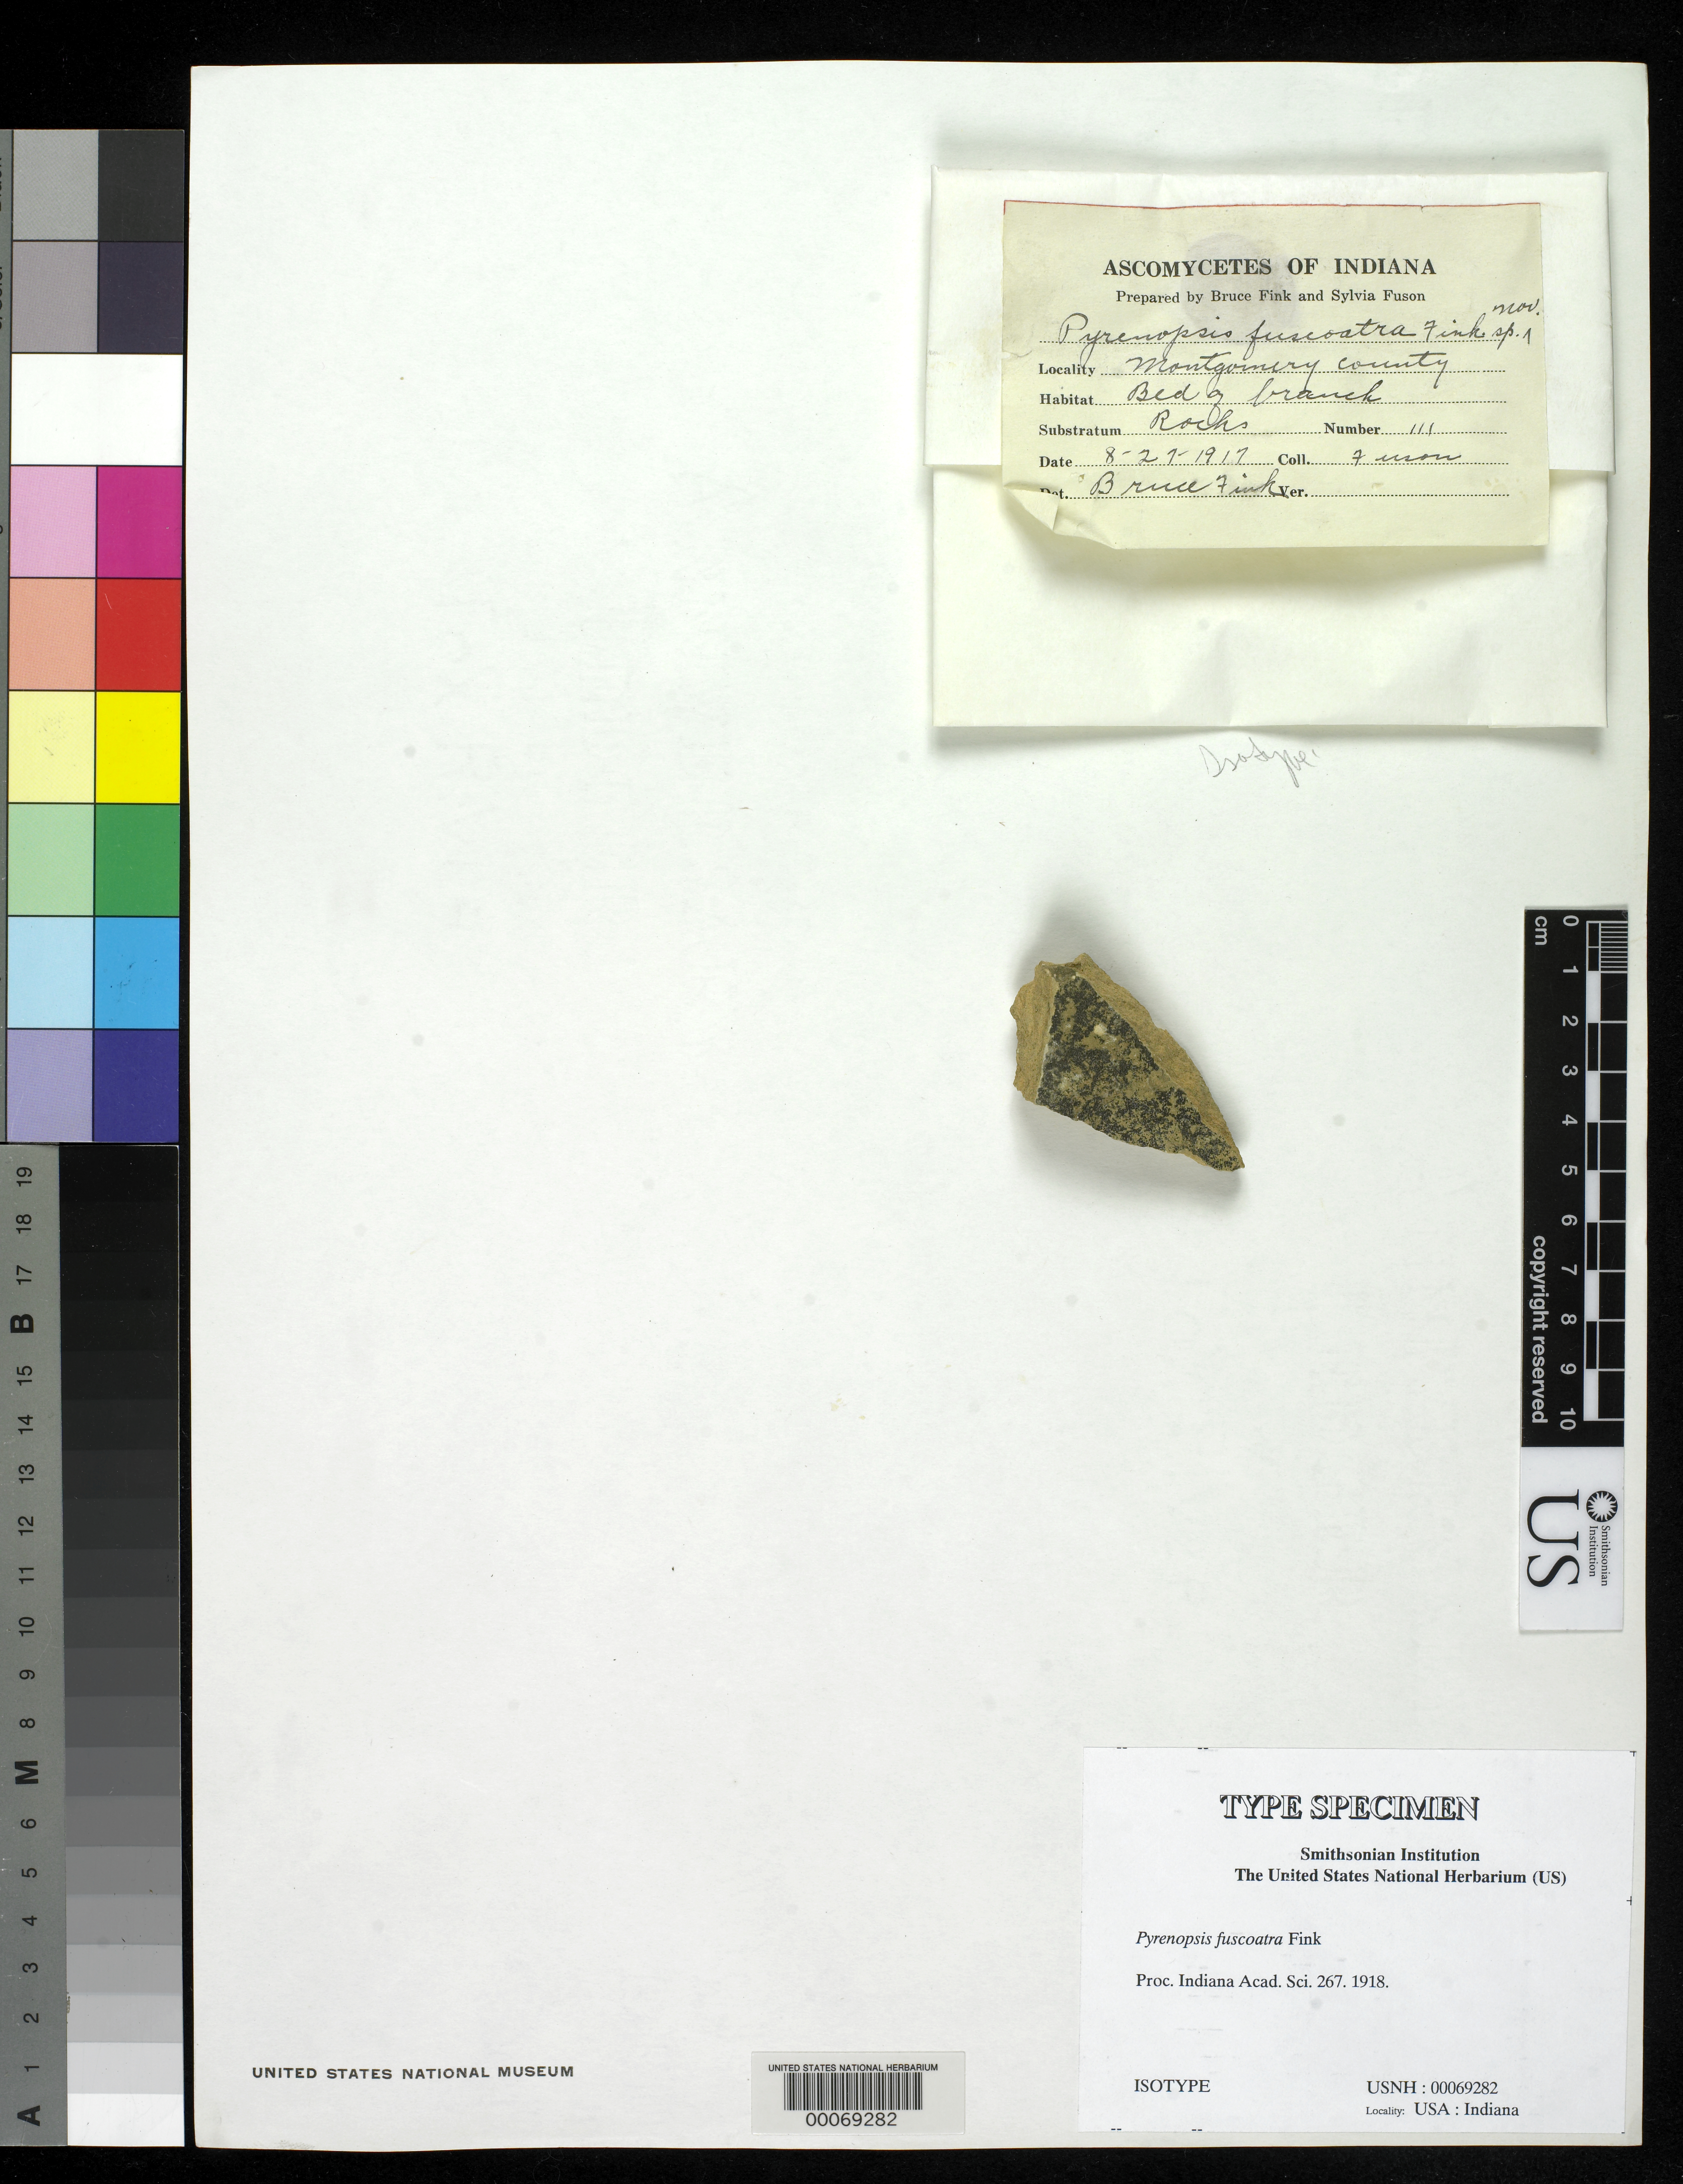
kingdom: Fungi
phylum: Ascomycota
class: Lichinomycetes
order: Lichinales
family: Lichinaceae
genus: Pyrenopsis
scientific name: Pyrenopsis fuscoatra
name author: Fink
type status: Isotype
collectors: S. Fusen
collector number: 111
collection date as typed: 27 Aug 1917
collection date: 1917-08-27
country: United States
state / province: Indiana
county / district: Montgomery